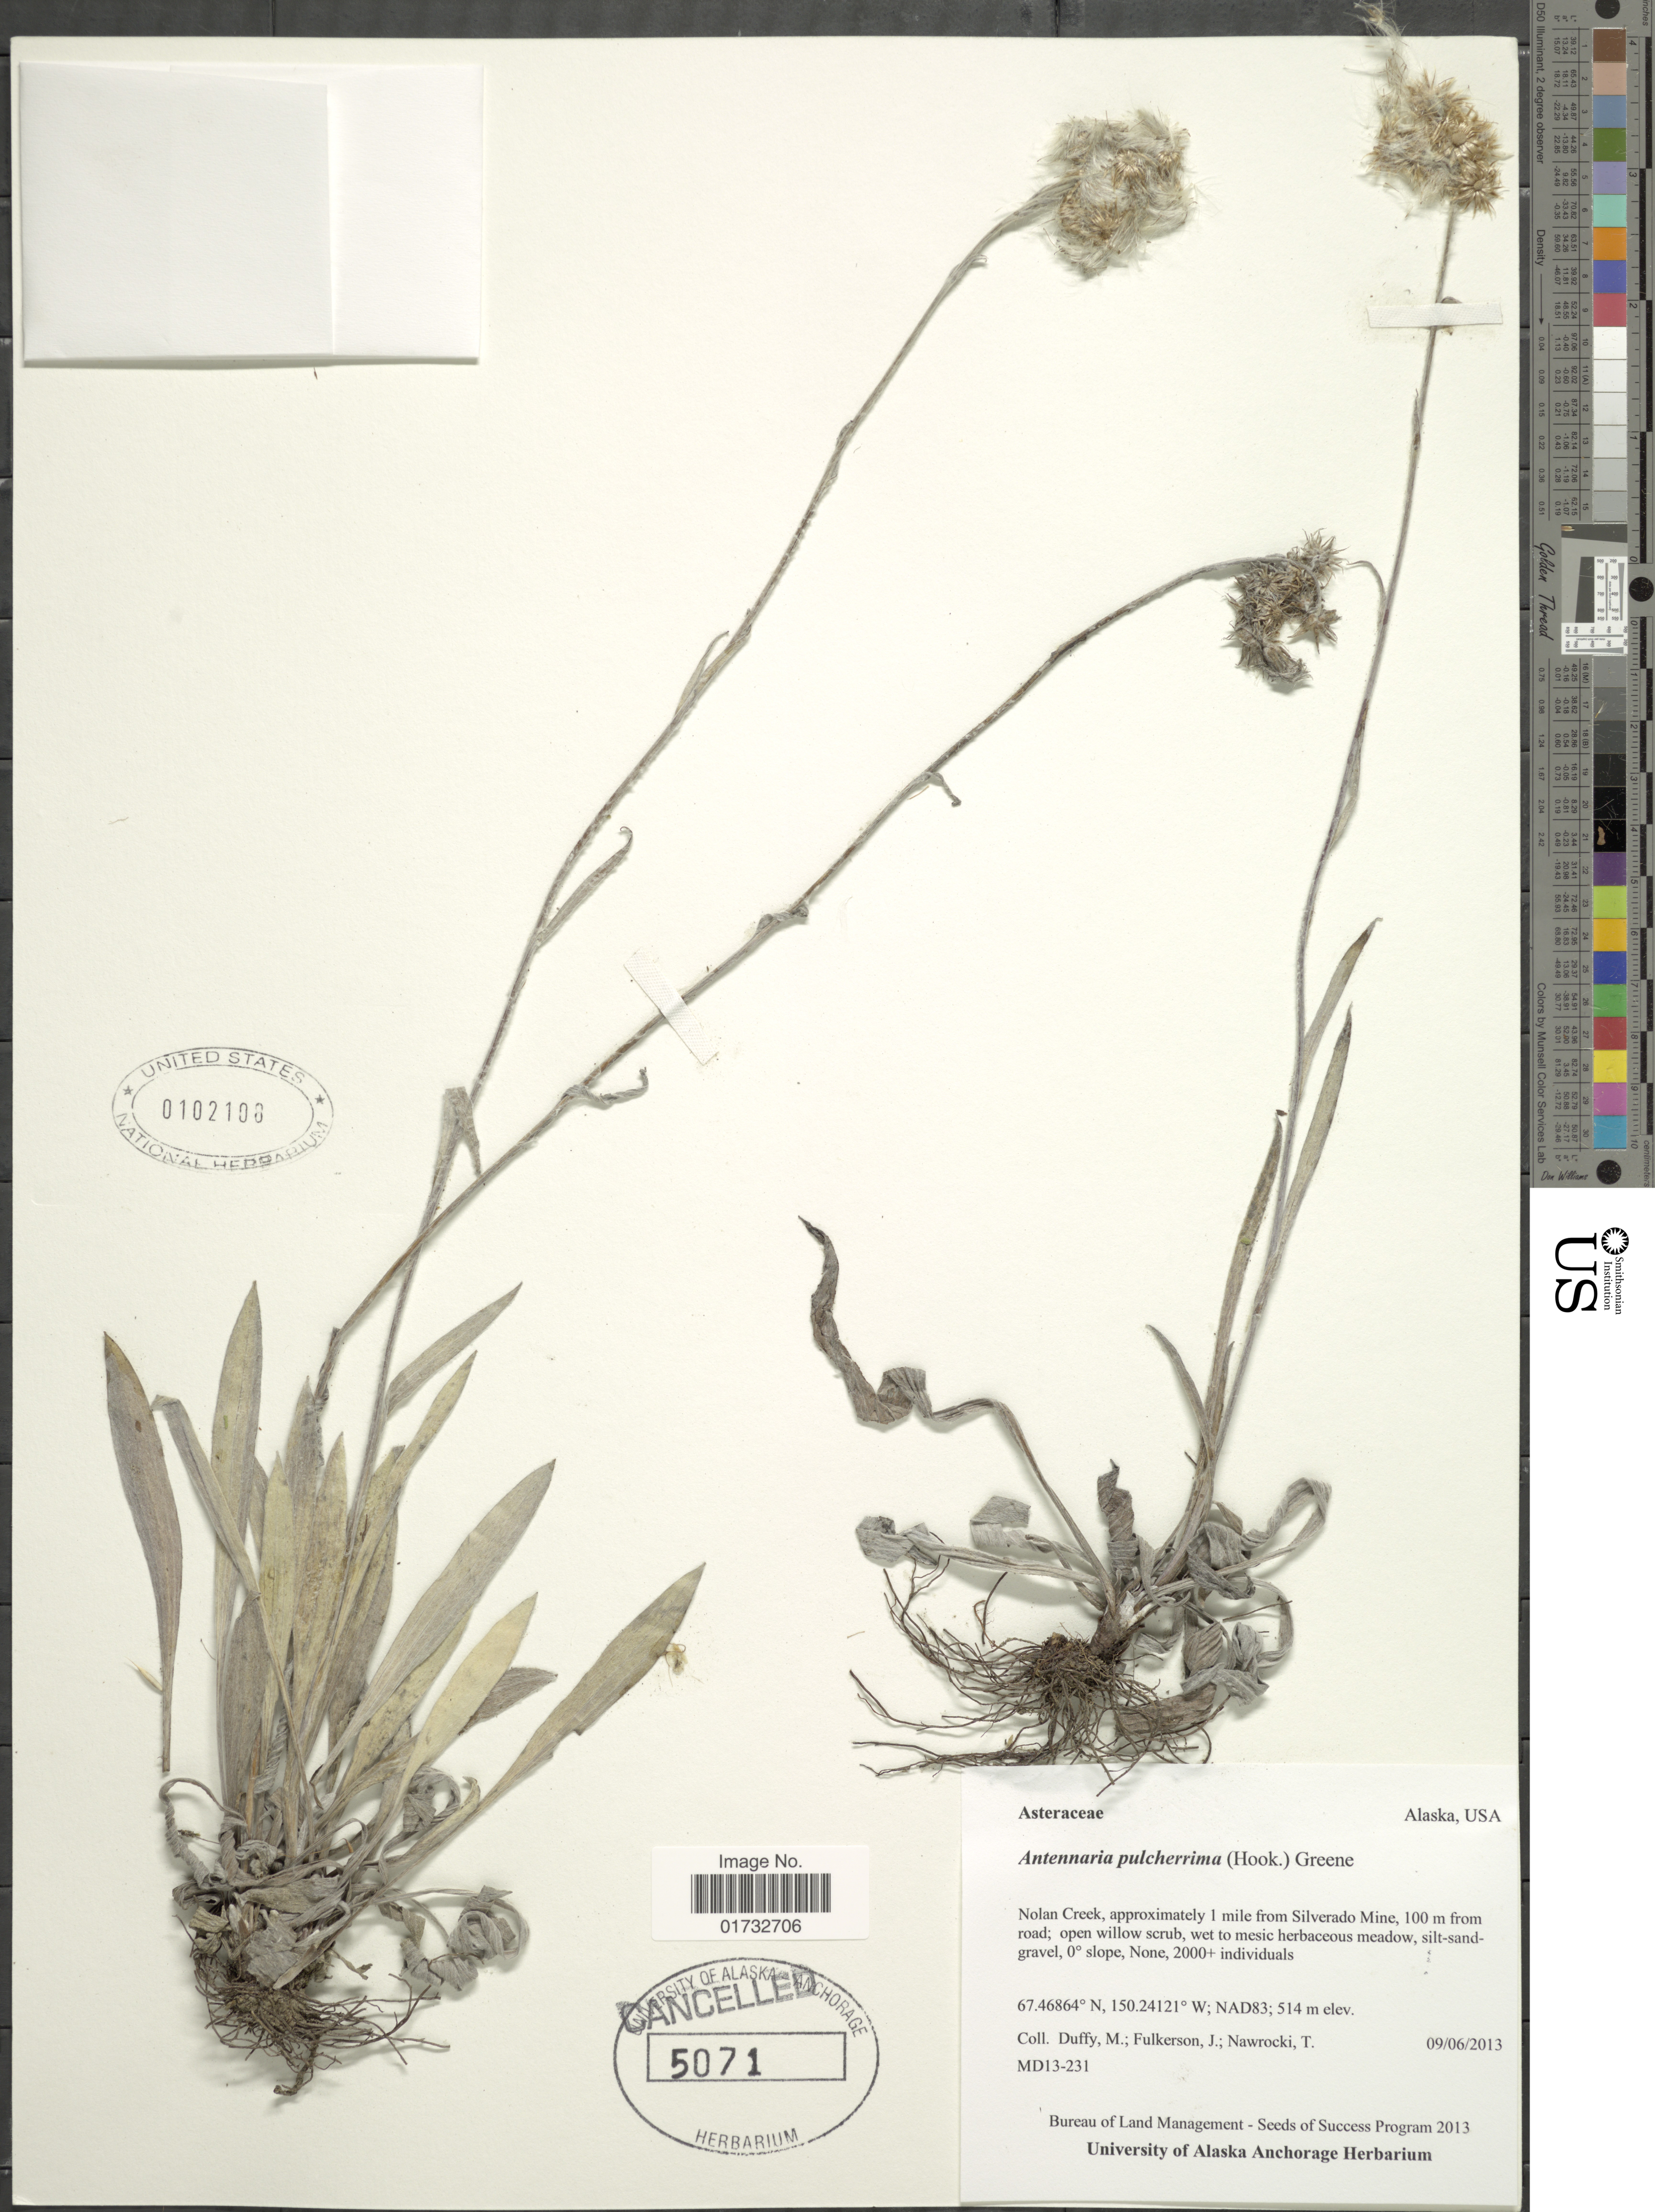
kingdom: Plantae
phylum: Tracheophyta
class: Magnoliopsida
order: Asterales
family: Asteraceae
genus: Antennaria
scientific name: Antennaria pulcherrima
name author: (Hook.) Greene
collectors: M. Duffy, J. Fulkerson & T. Nawrocki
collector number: MD13-231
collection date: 2013-09-06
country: United States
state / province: Alaska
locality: Nolan Creek approximately 1 mile from Silverado Mine, 100 m from road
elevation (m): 514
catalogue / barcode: US 102108